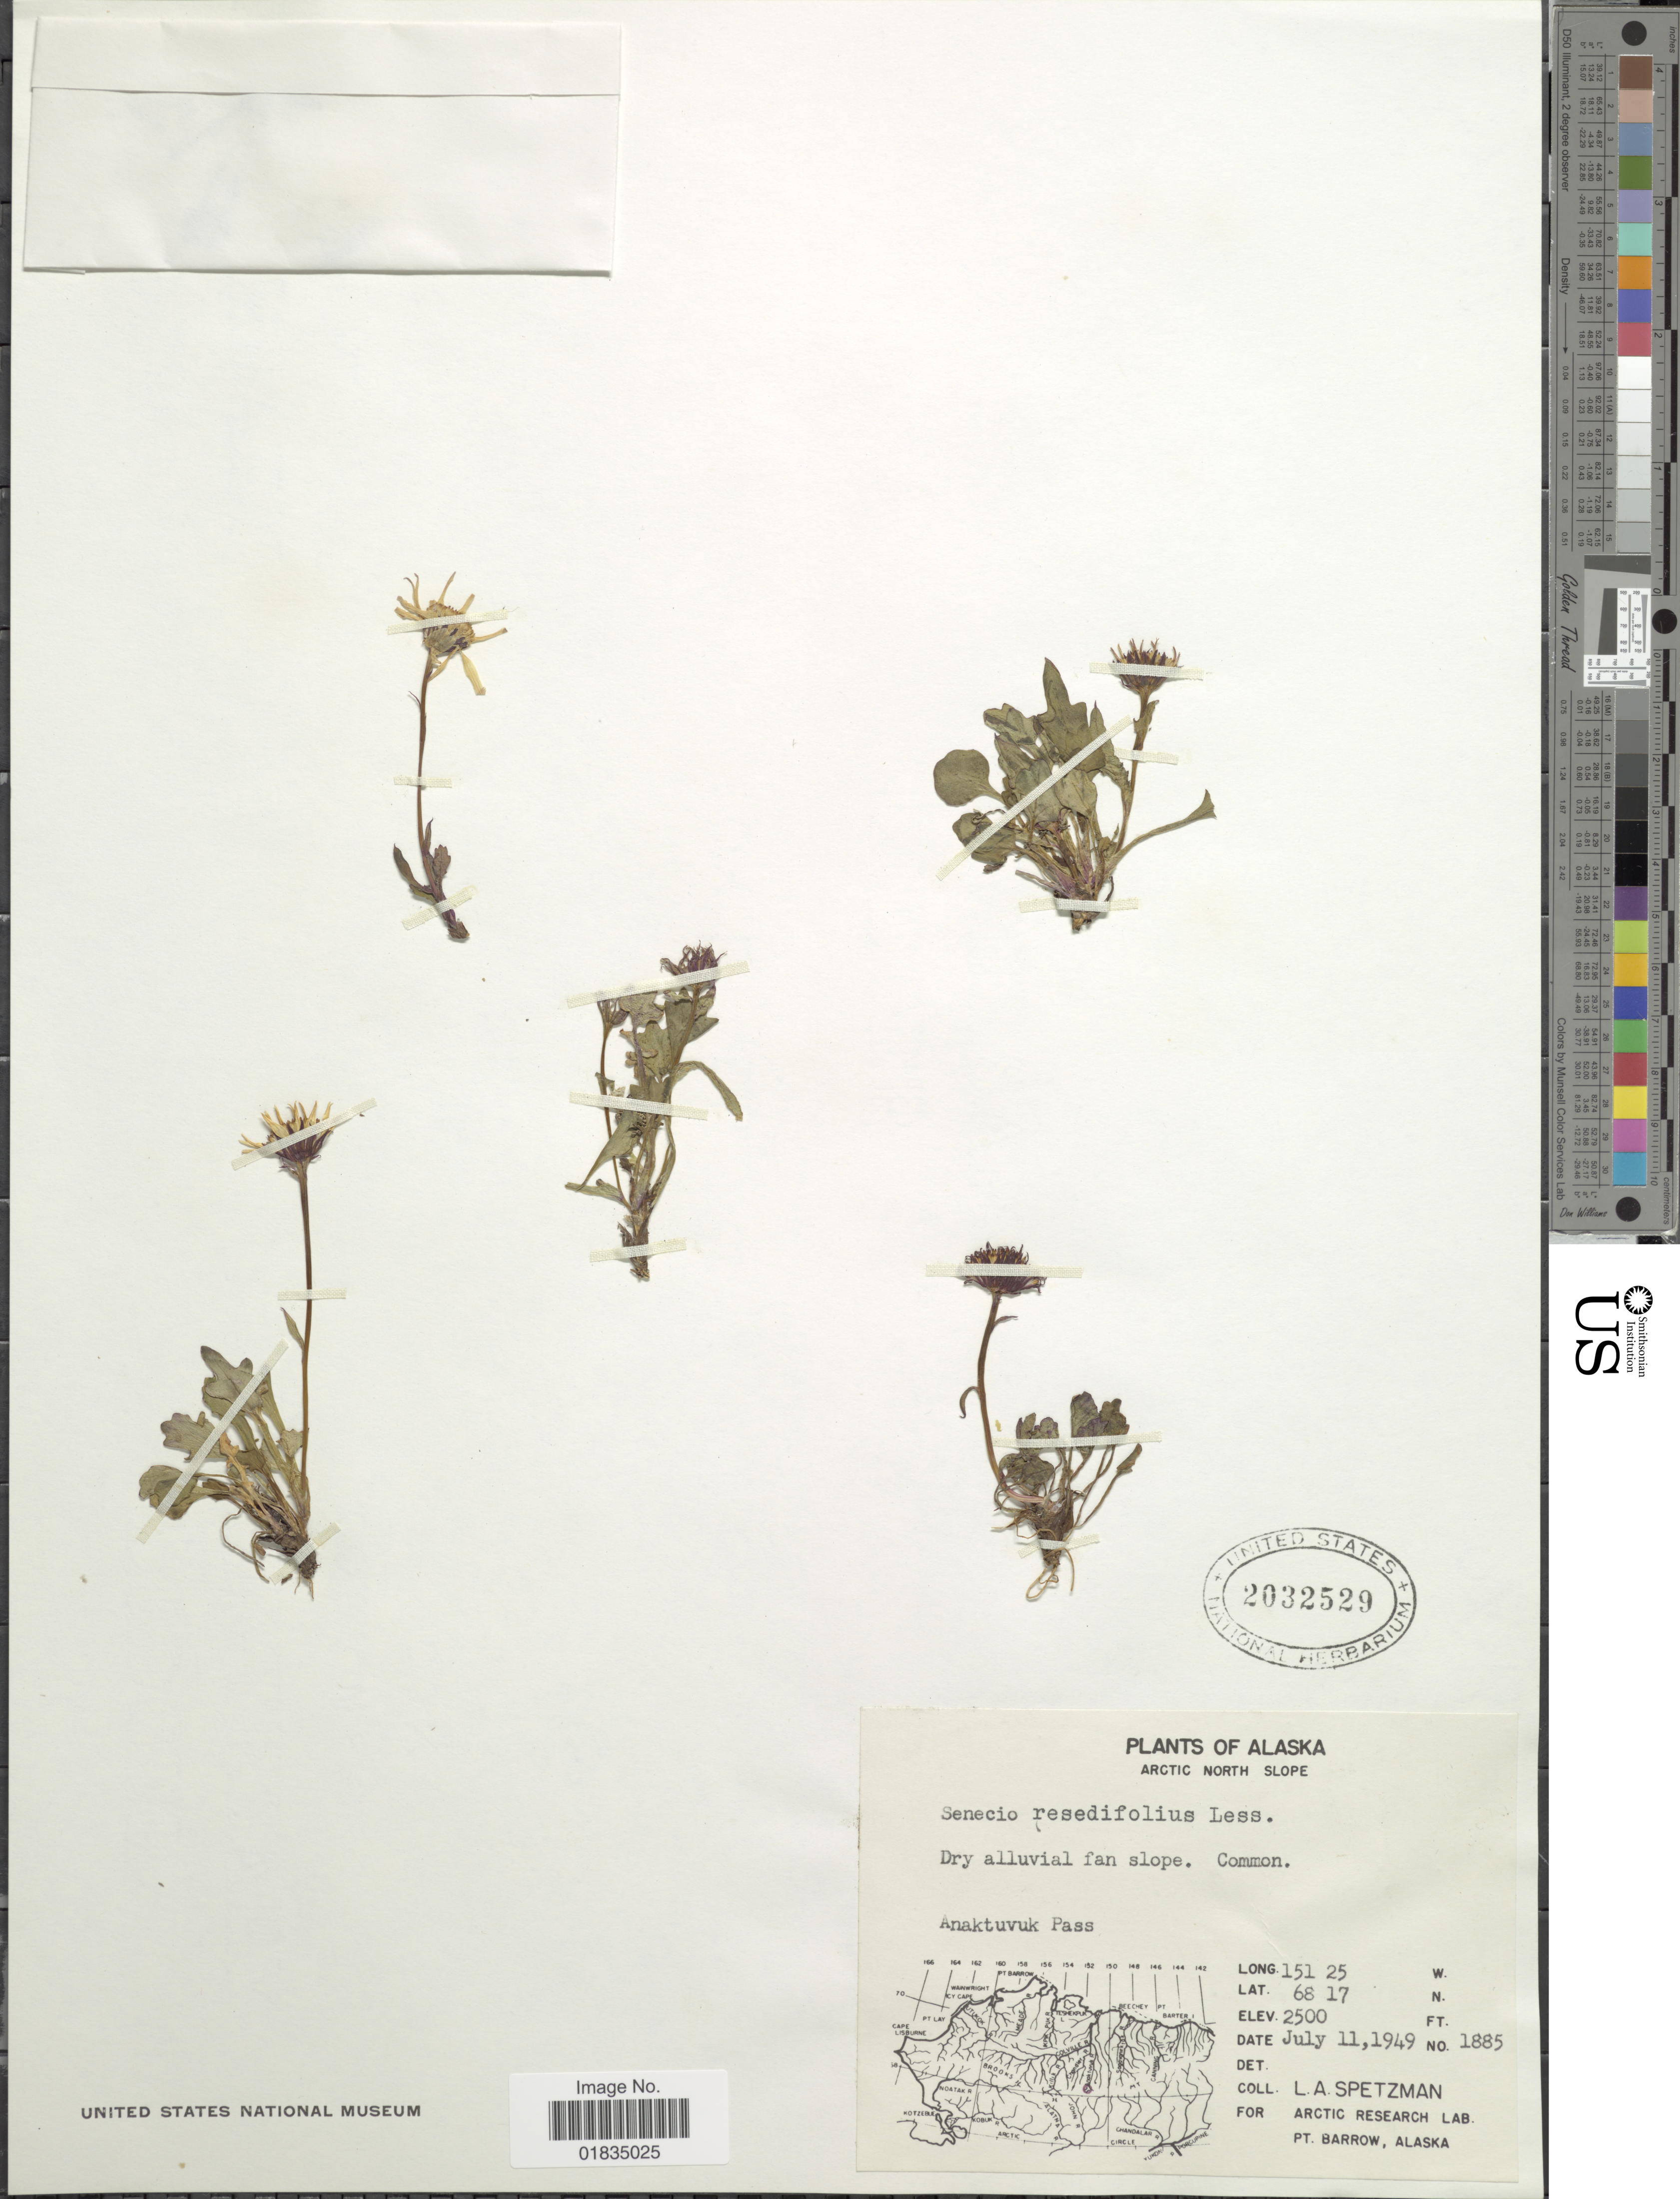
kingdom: Plantae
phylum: Tracheophyta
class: Magnoliopsida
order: Asterales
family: Asteraceae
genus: Packera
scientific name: Packera heterophylla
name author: (Fisch.) E. Wiebe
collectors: L. Spetzman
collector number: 1885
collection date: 1949-07-11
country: United States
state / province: Alaska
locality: Arctic North slope, Anaktuvuk Pass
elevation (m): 762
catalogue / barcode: US 2032529